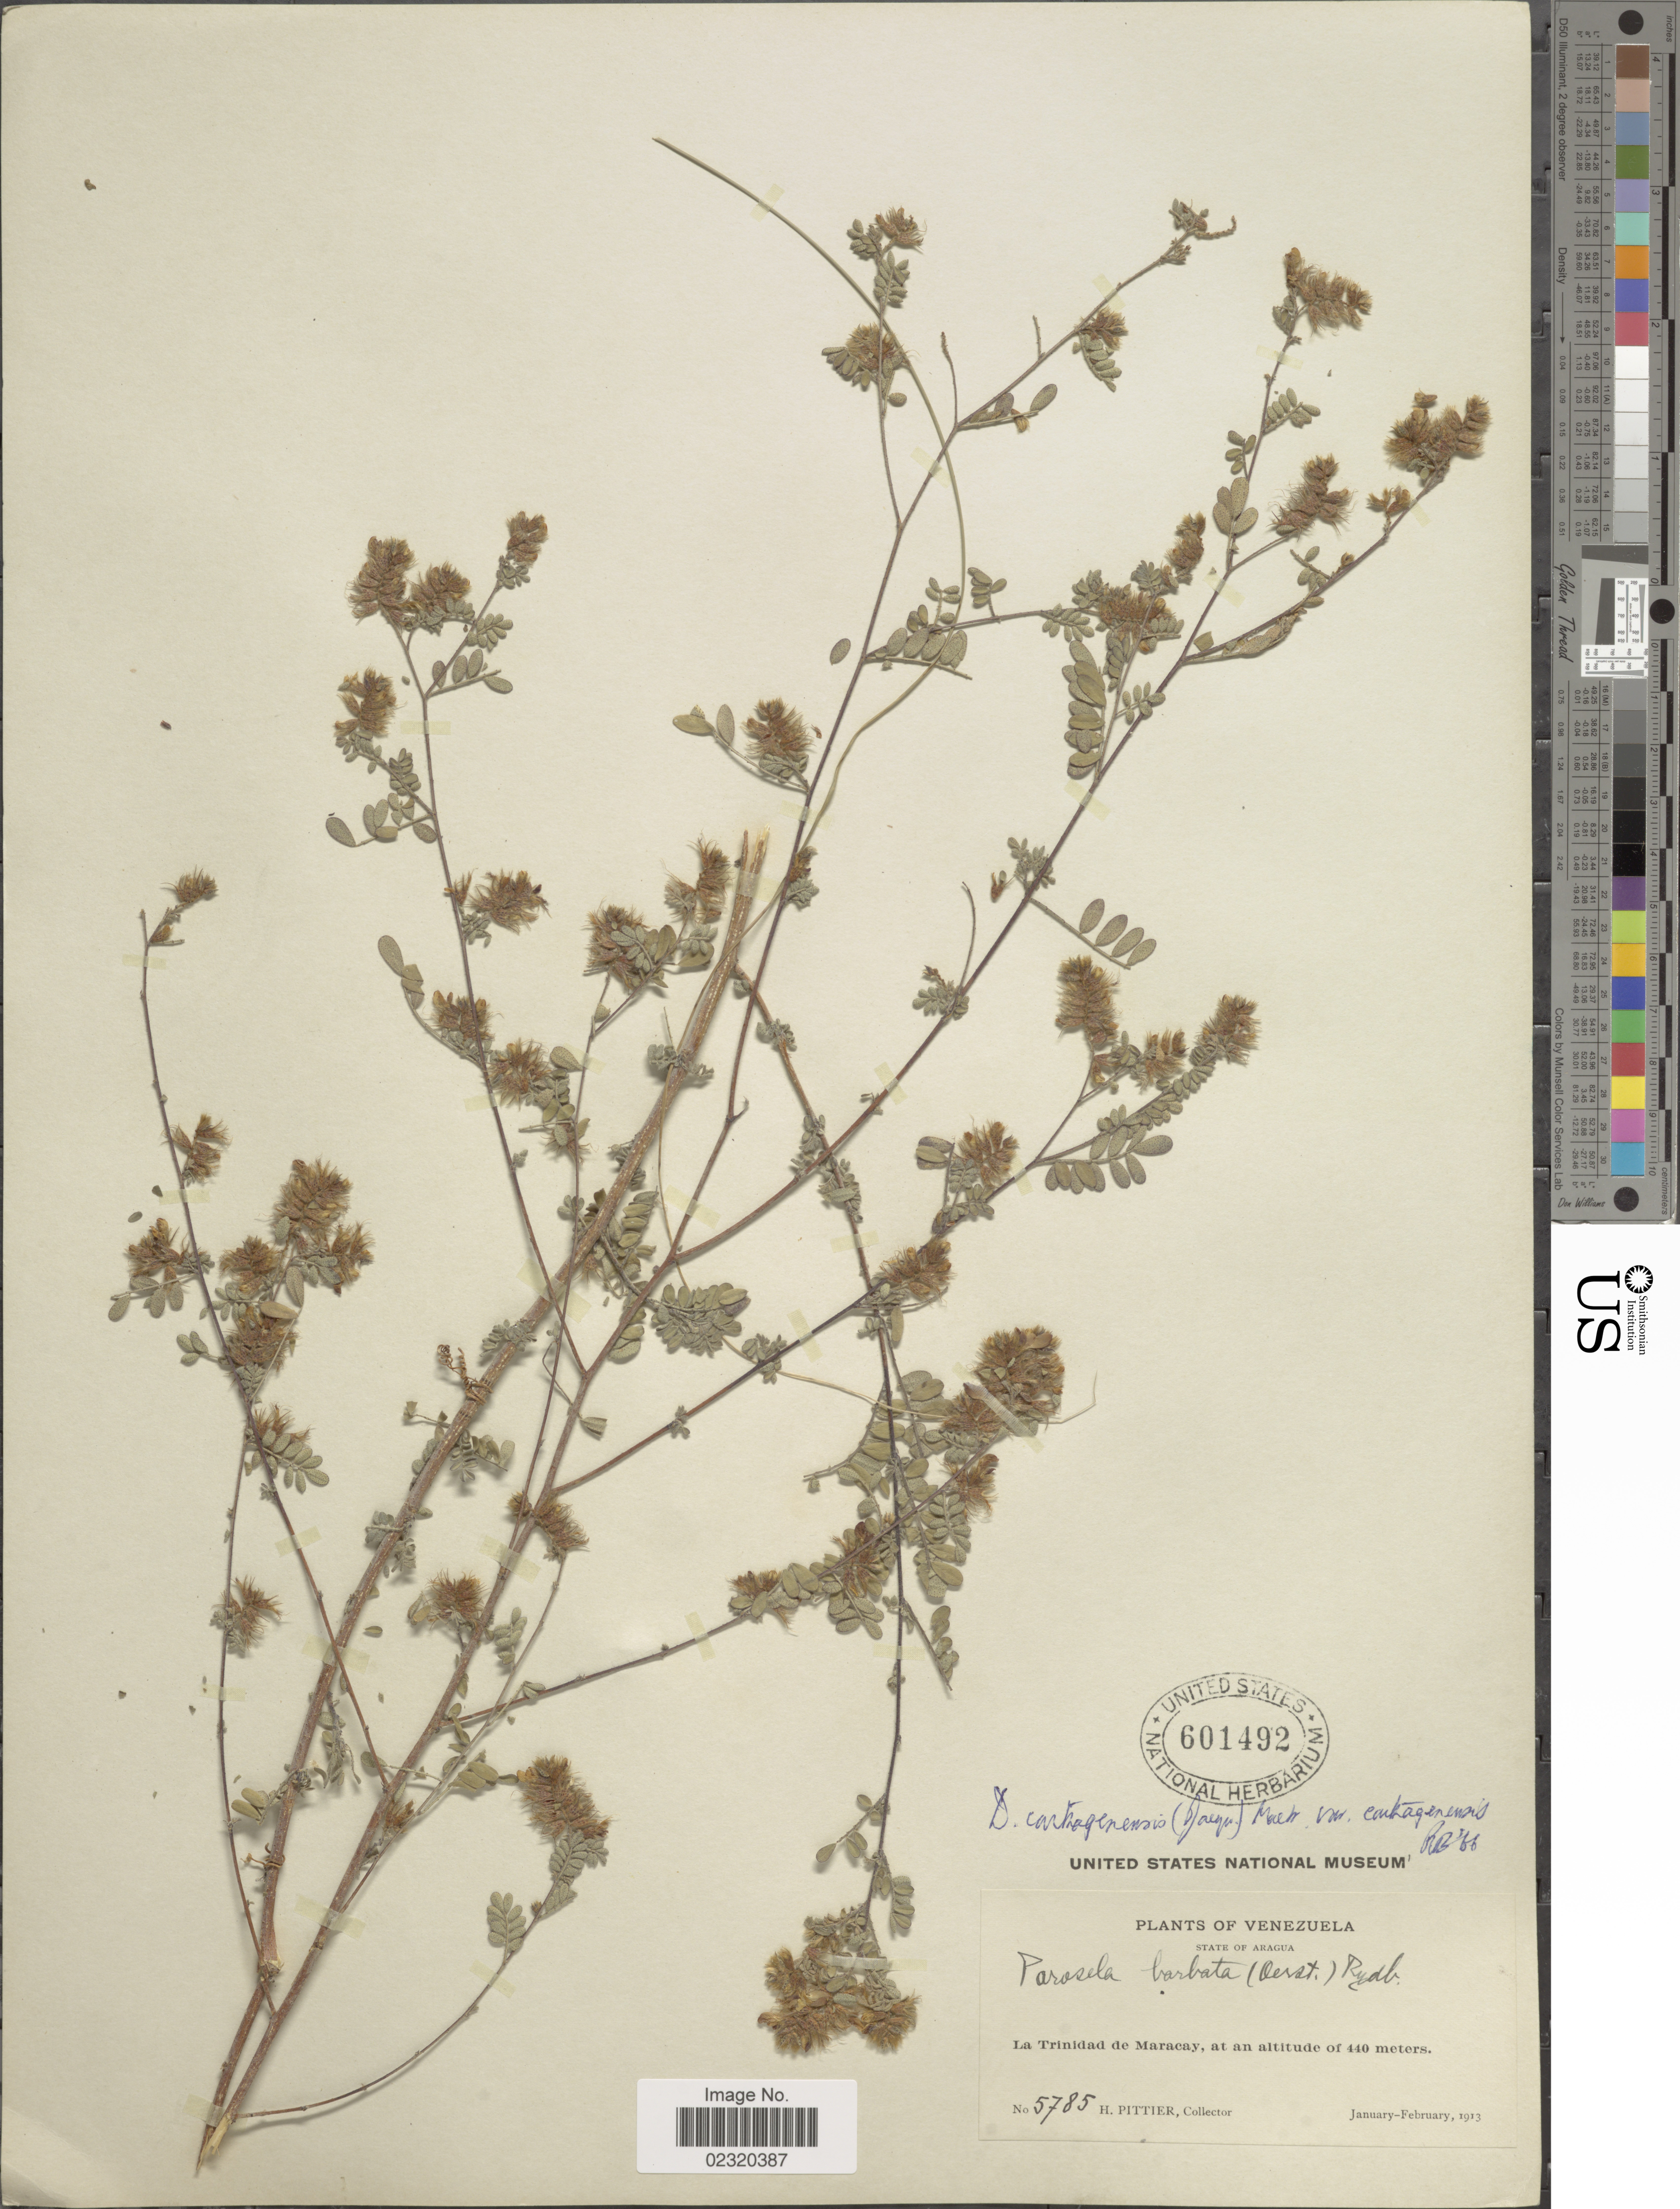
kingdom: Plantae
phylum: Tracheophyta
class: Magnoliopsida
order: Fabales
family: Fabaceae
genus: Dalea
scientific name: Dalea carthagenensis var. carthagenensis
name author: (Jacq.) J.F. Macbr.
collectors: H. F. Pittier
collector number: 5785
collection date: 1913-01/1913-02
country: Venezuela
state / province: Aragua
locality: La Trinidad de Maracay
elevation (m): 440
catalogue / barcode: US 601492